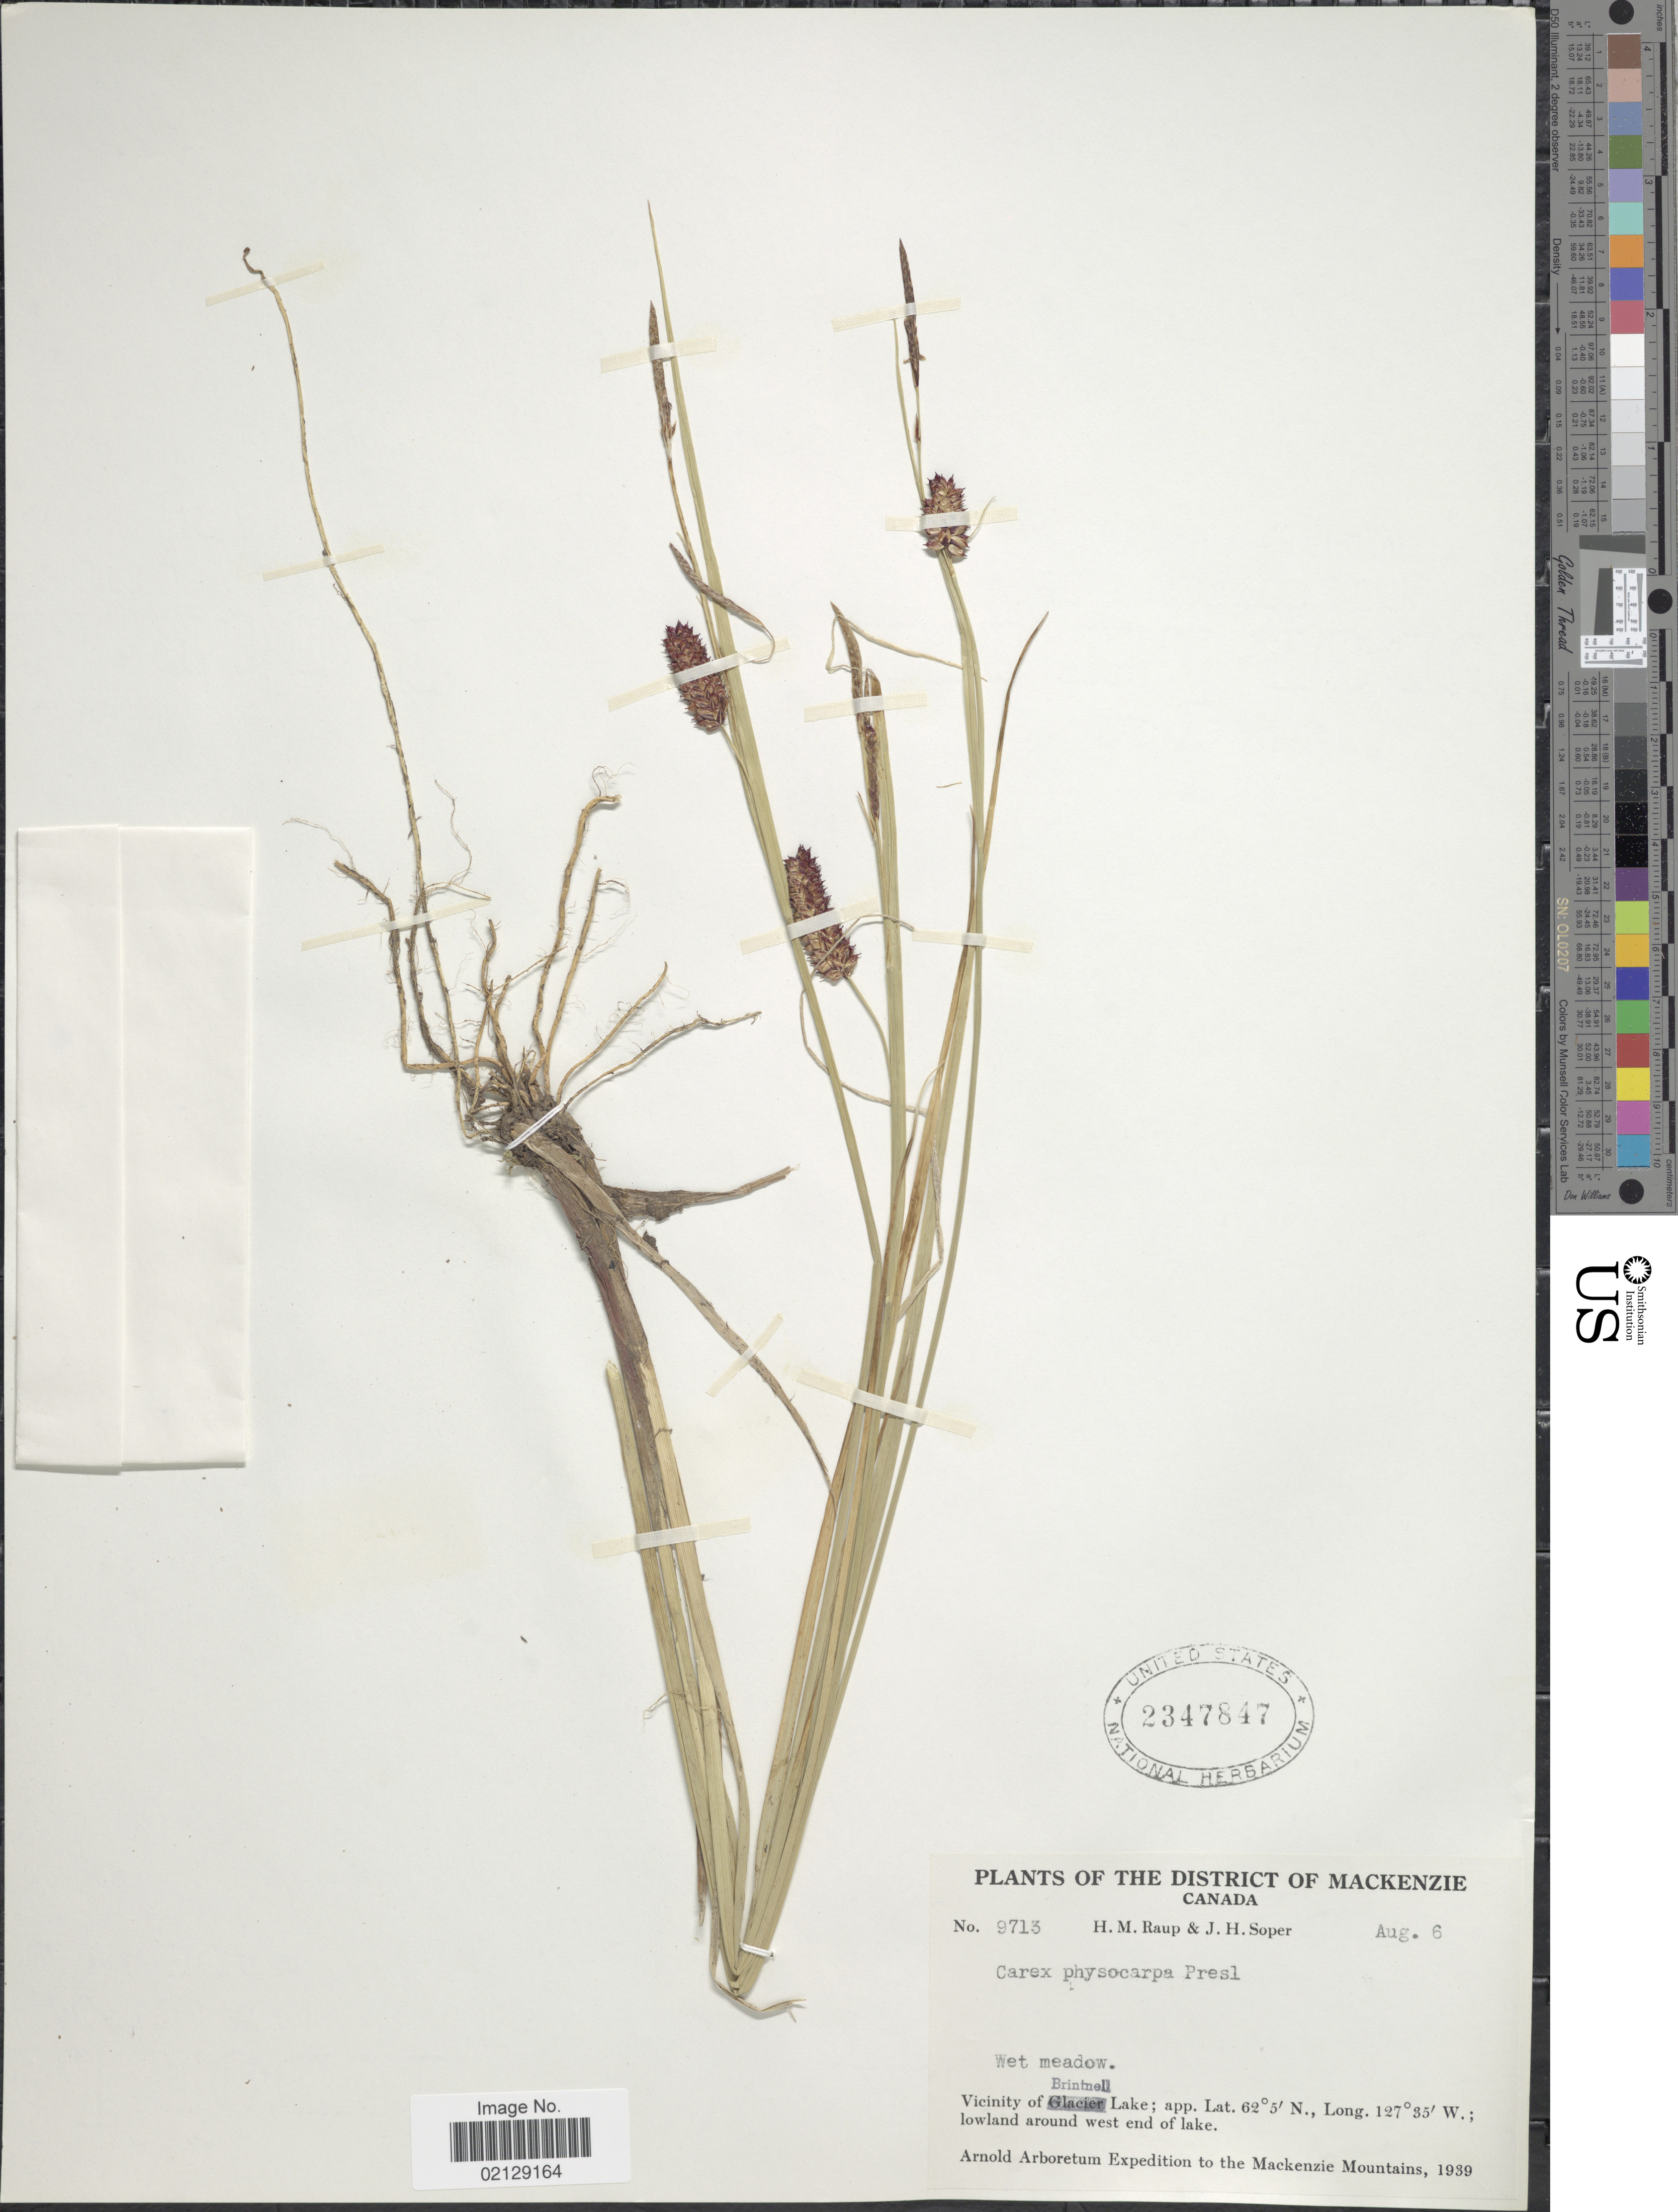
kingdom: Plantae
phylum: Tracheophyta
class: Liliopsida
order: Poales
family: Cyperaceae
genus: Carex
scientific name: Carex saxatilis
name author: L.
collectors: H. Raup & J. H. Soper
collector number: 9713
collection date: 1939-08-06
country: Canada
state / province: British Columbia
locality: The District of Mackenzie, Canada, Vicinity of Brintnell Lake, lowland around west end of Lake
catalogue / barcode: US 2347847